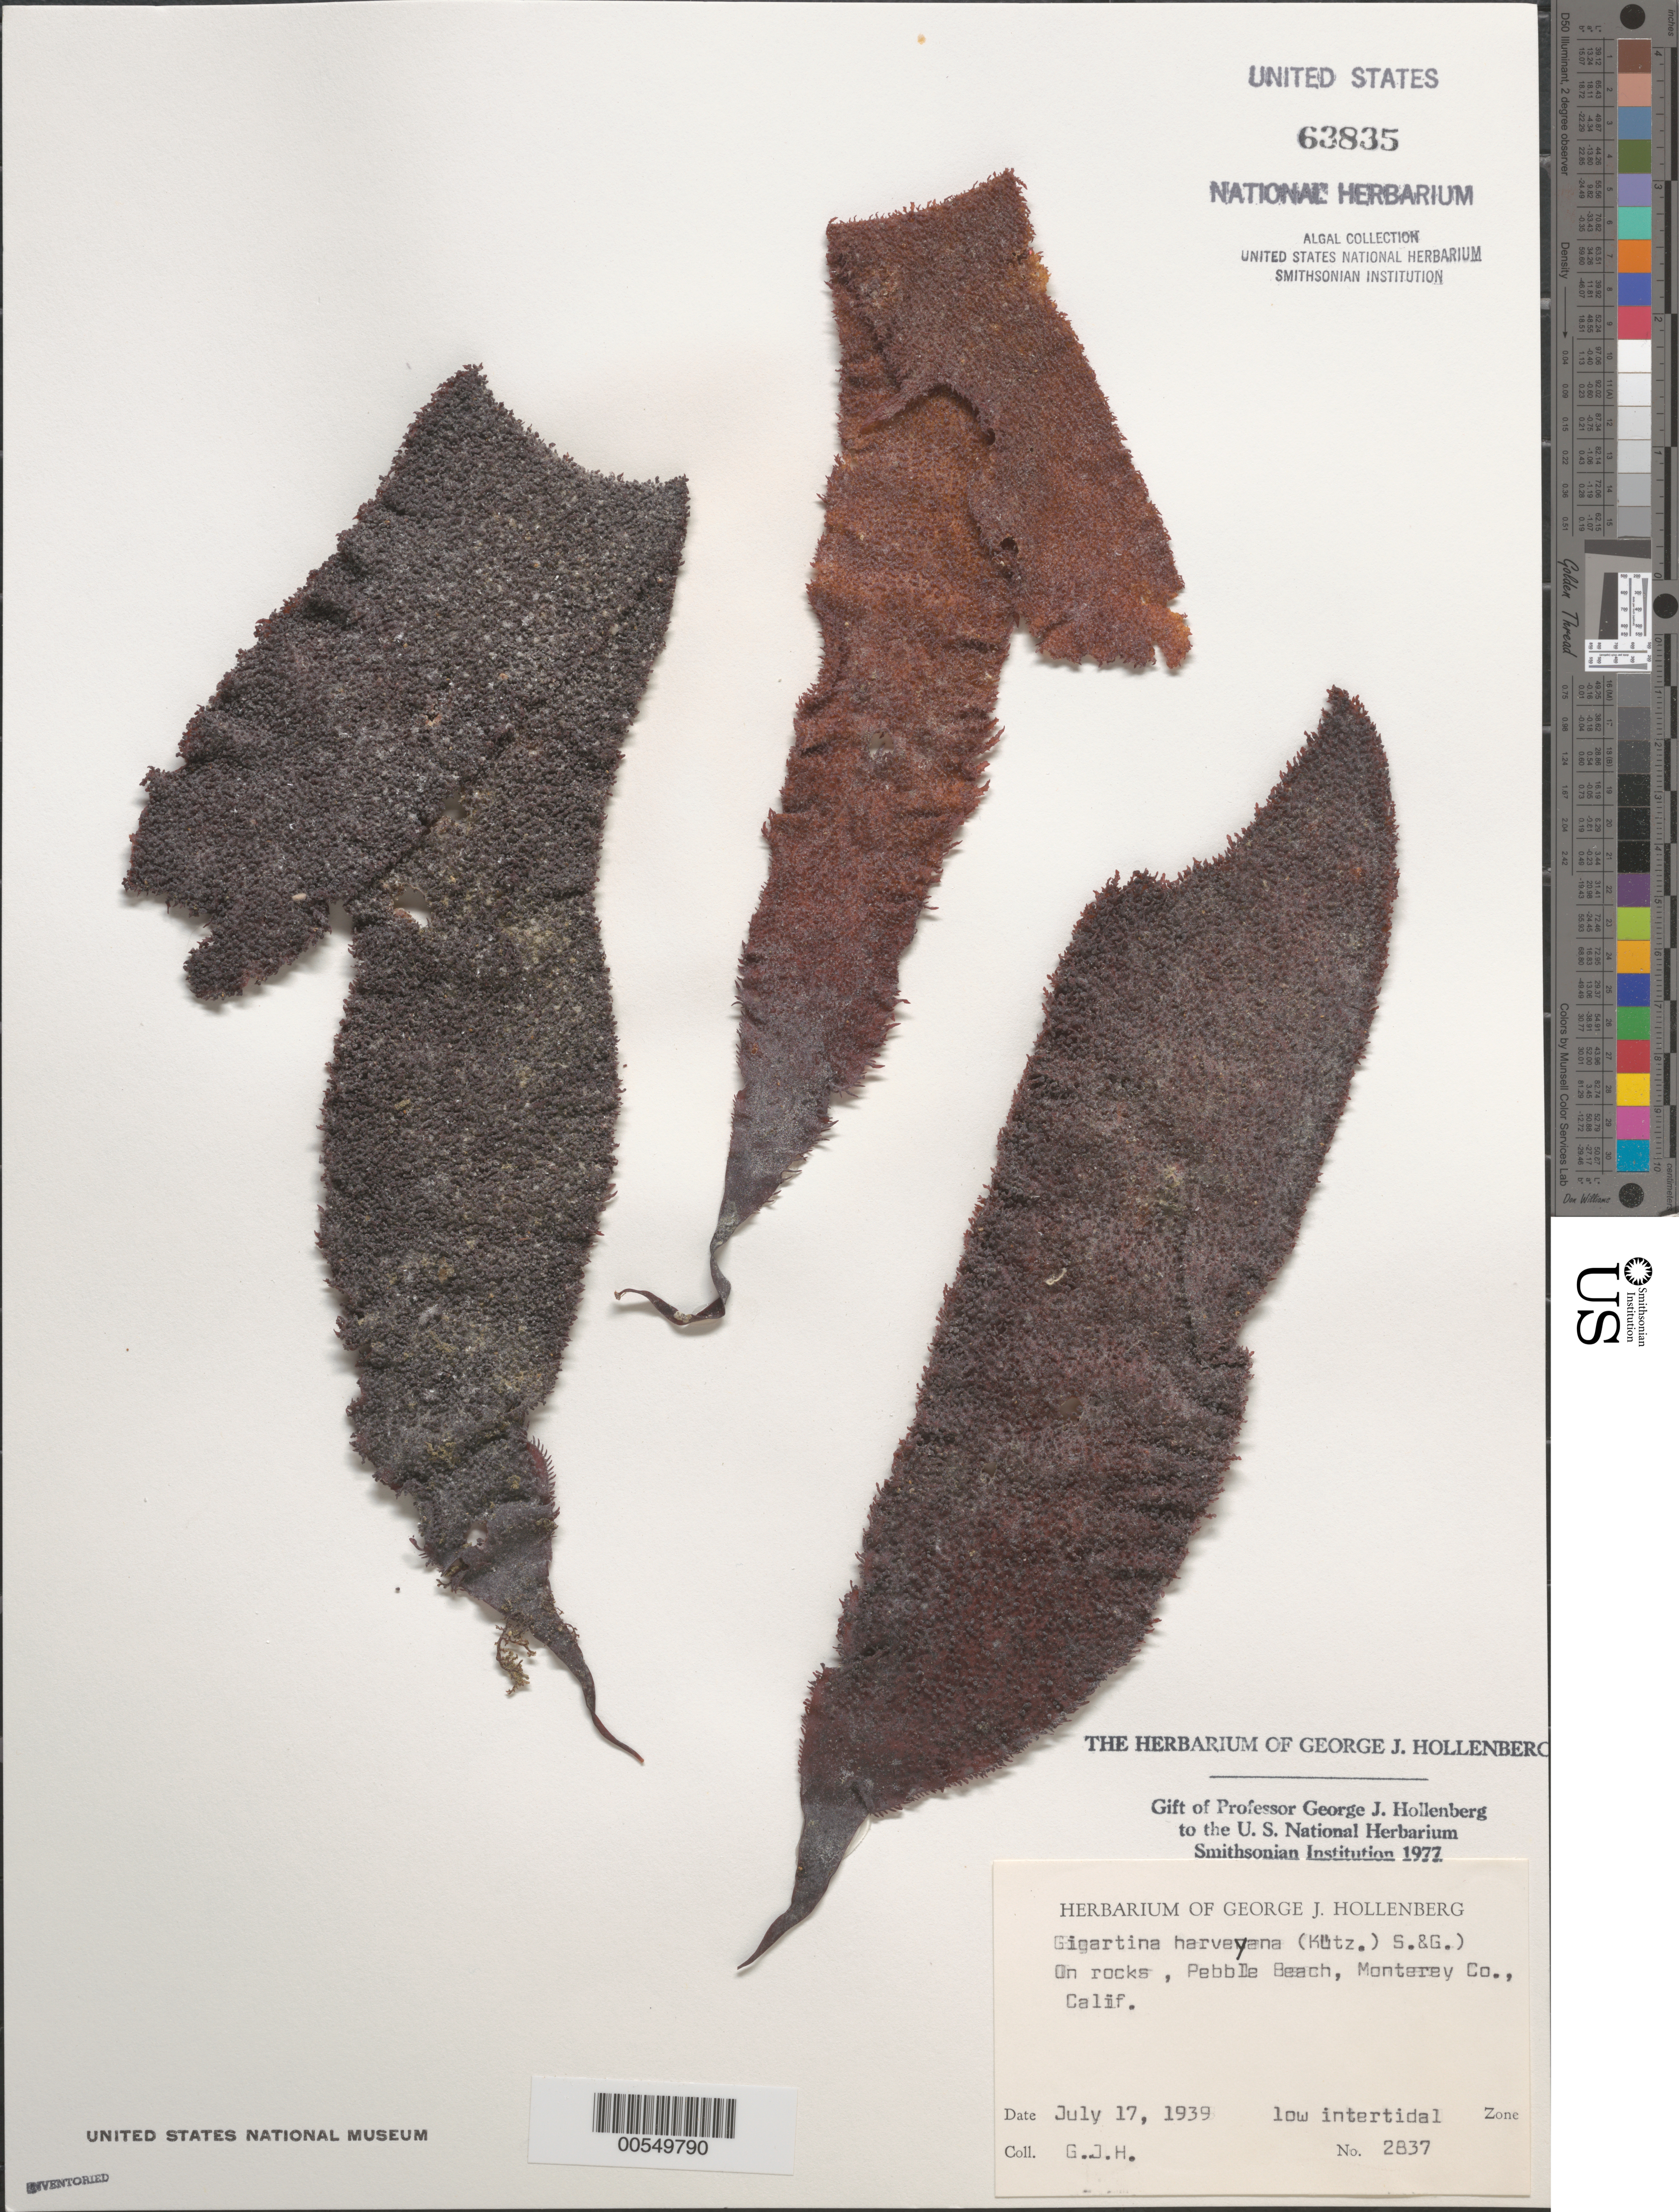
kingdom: Plantae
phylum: Rhodophyta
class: Florideophyceae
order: Gigartinales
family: Gigartinaceae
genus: Chondracanthus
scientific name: Chondracanthus harveyanus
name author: (Kütz.) Guiry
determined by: Algae name updating Project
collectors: G. Hollenberg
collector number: GJH 2837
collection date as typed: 17 Jul 1939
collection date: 1939-07-17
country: United States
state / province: California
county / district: Monterey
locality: Pebble Beach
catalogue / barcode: US 63835